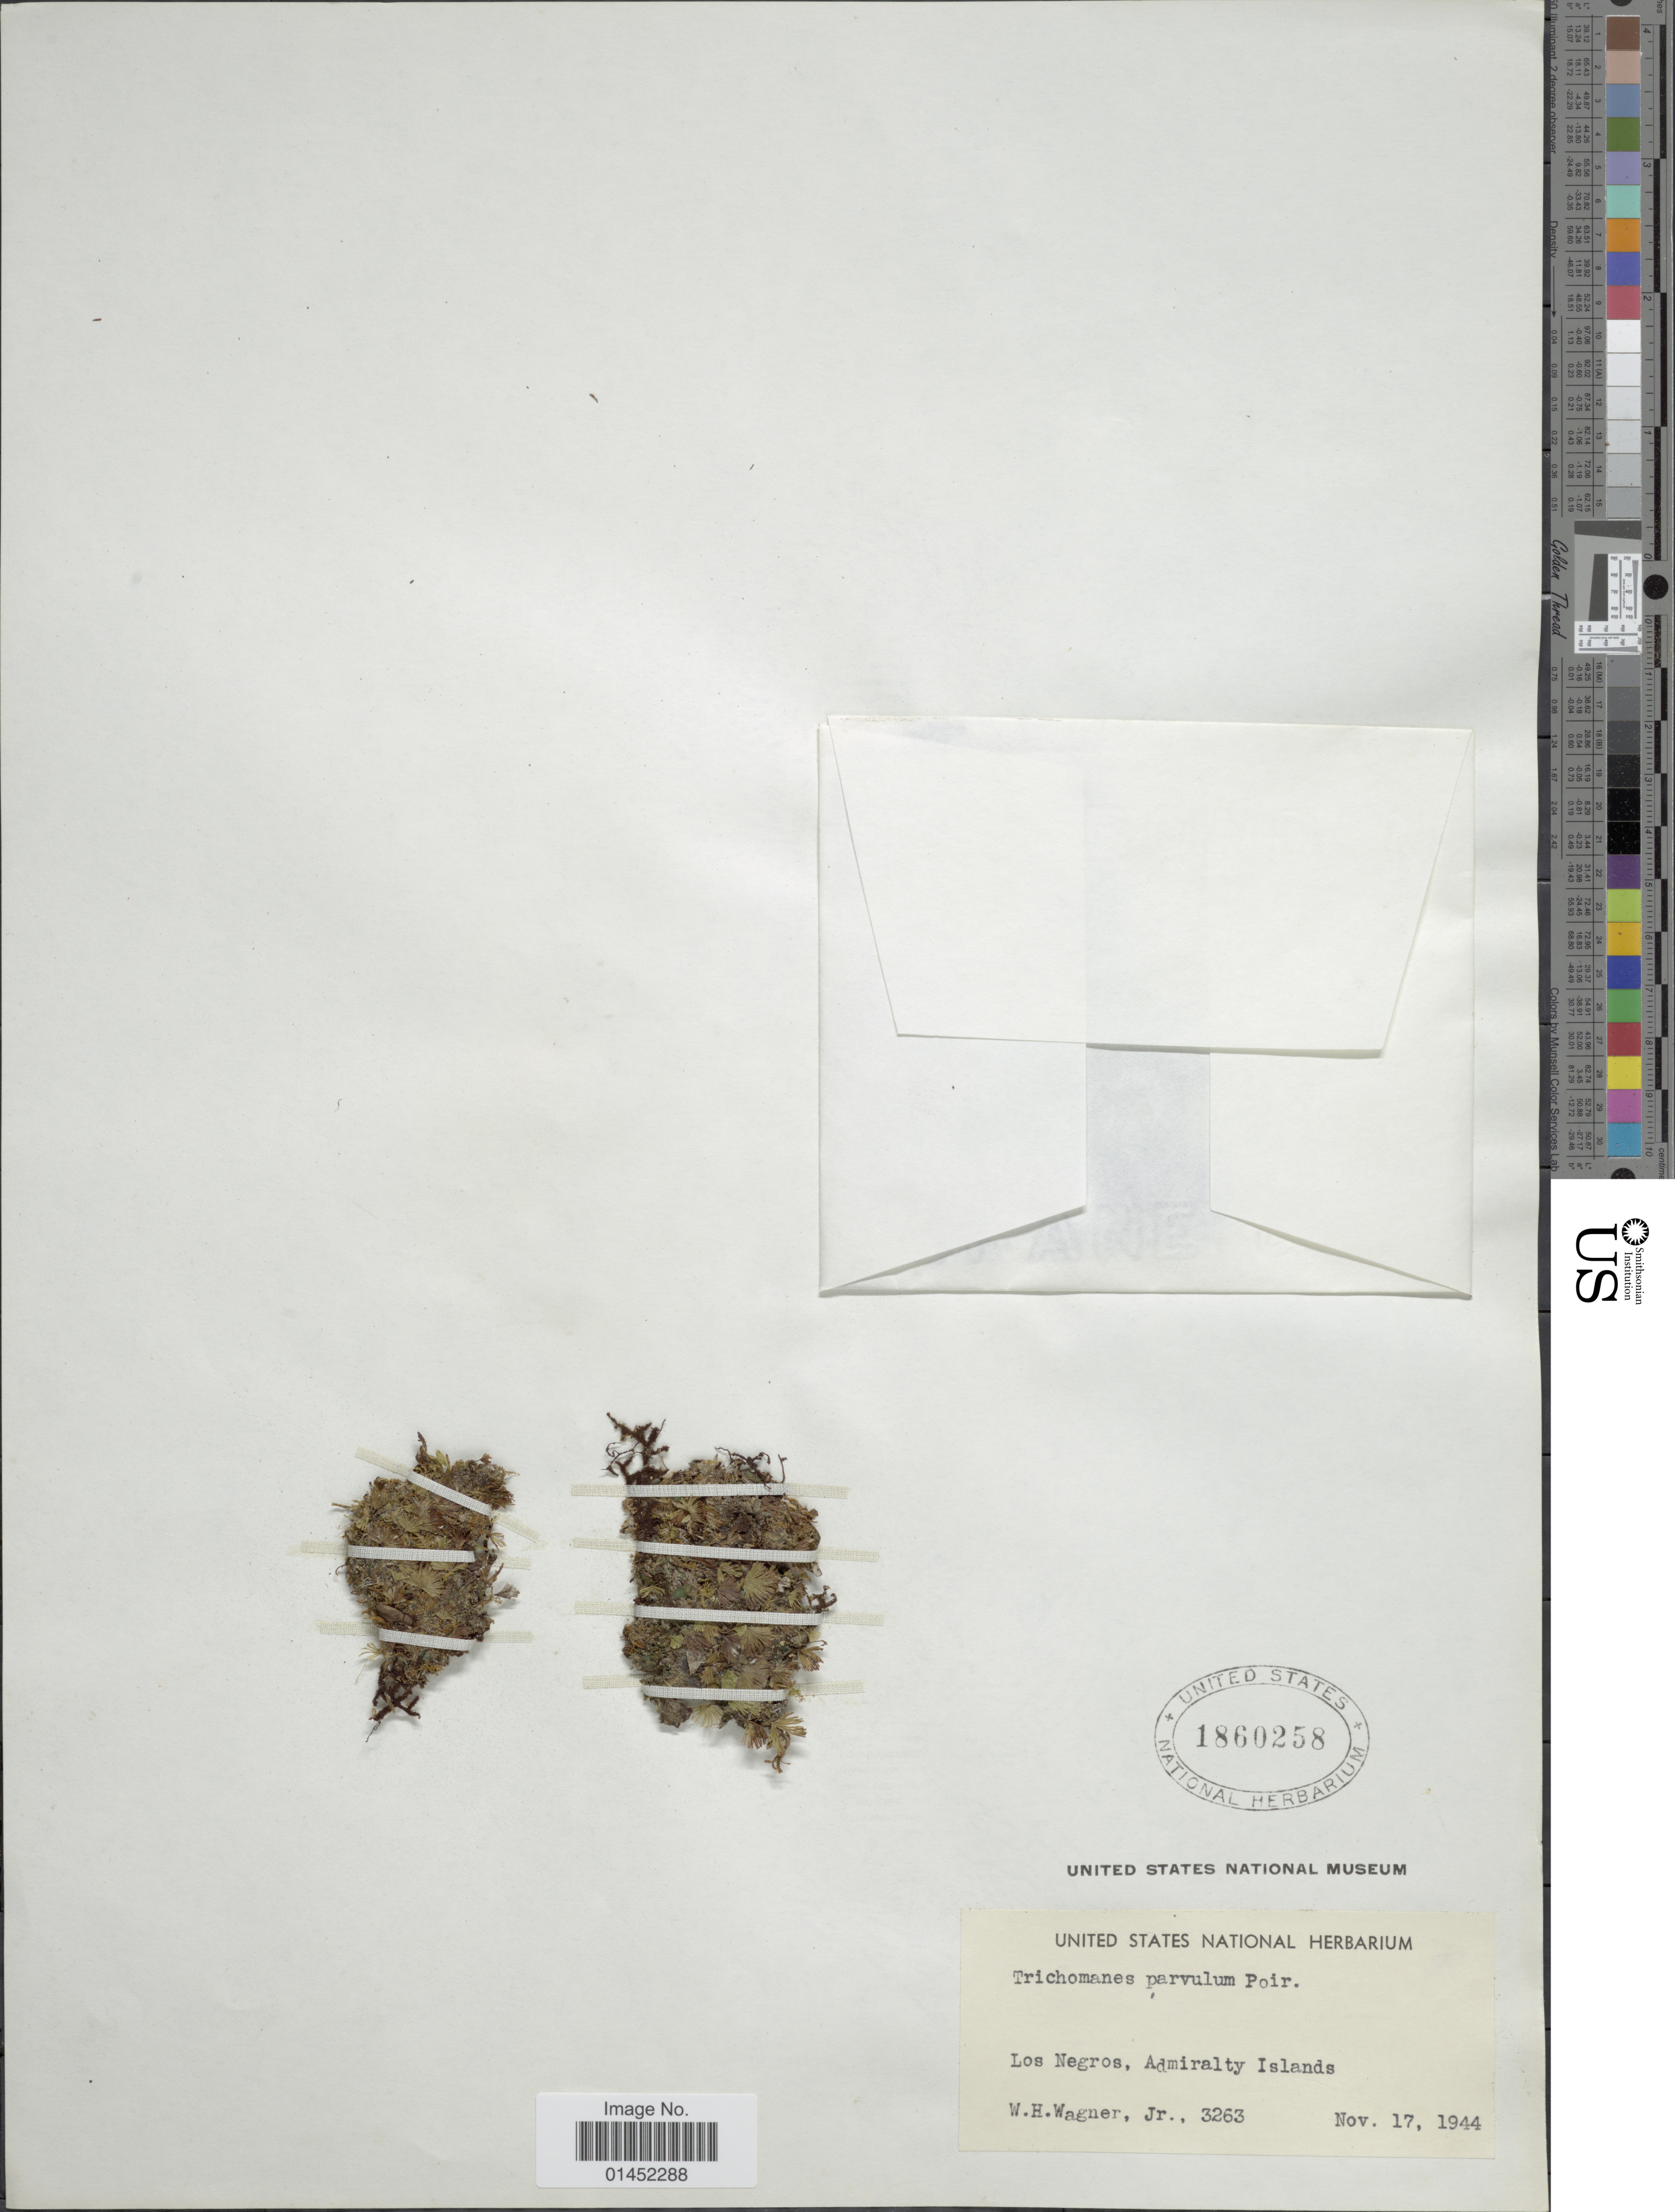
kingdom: Plantae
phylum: Tracheophyta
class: Polypodiopsida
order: Hymenophyllales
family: Hymenophyllaceae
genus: Crepidomanes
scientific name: Crepidomanes minutum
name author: (Blume) K. Iwats.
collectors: W. H. Wagner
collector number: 3263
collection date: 1944-11-17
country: Papua New Guinea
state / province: Manus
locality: Los Negros, Admiralty Islands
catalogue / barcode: US 1860258